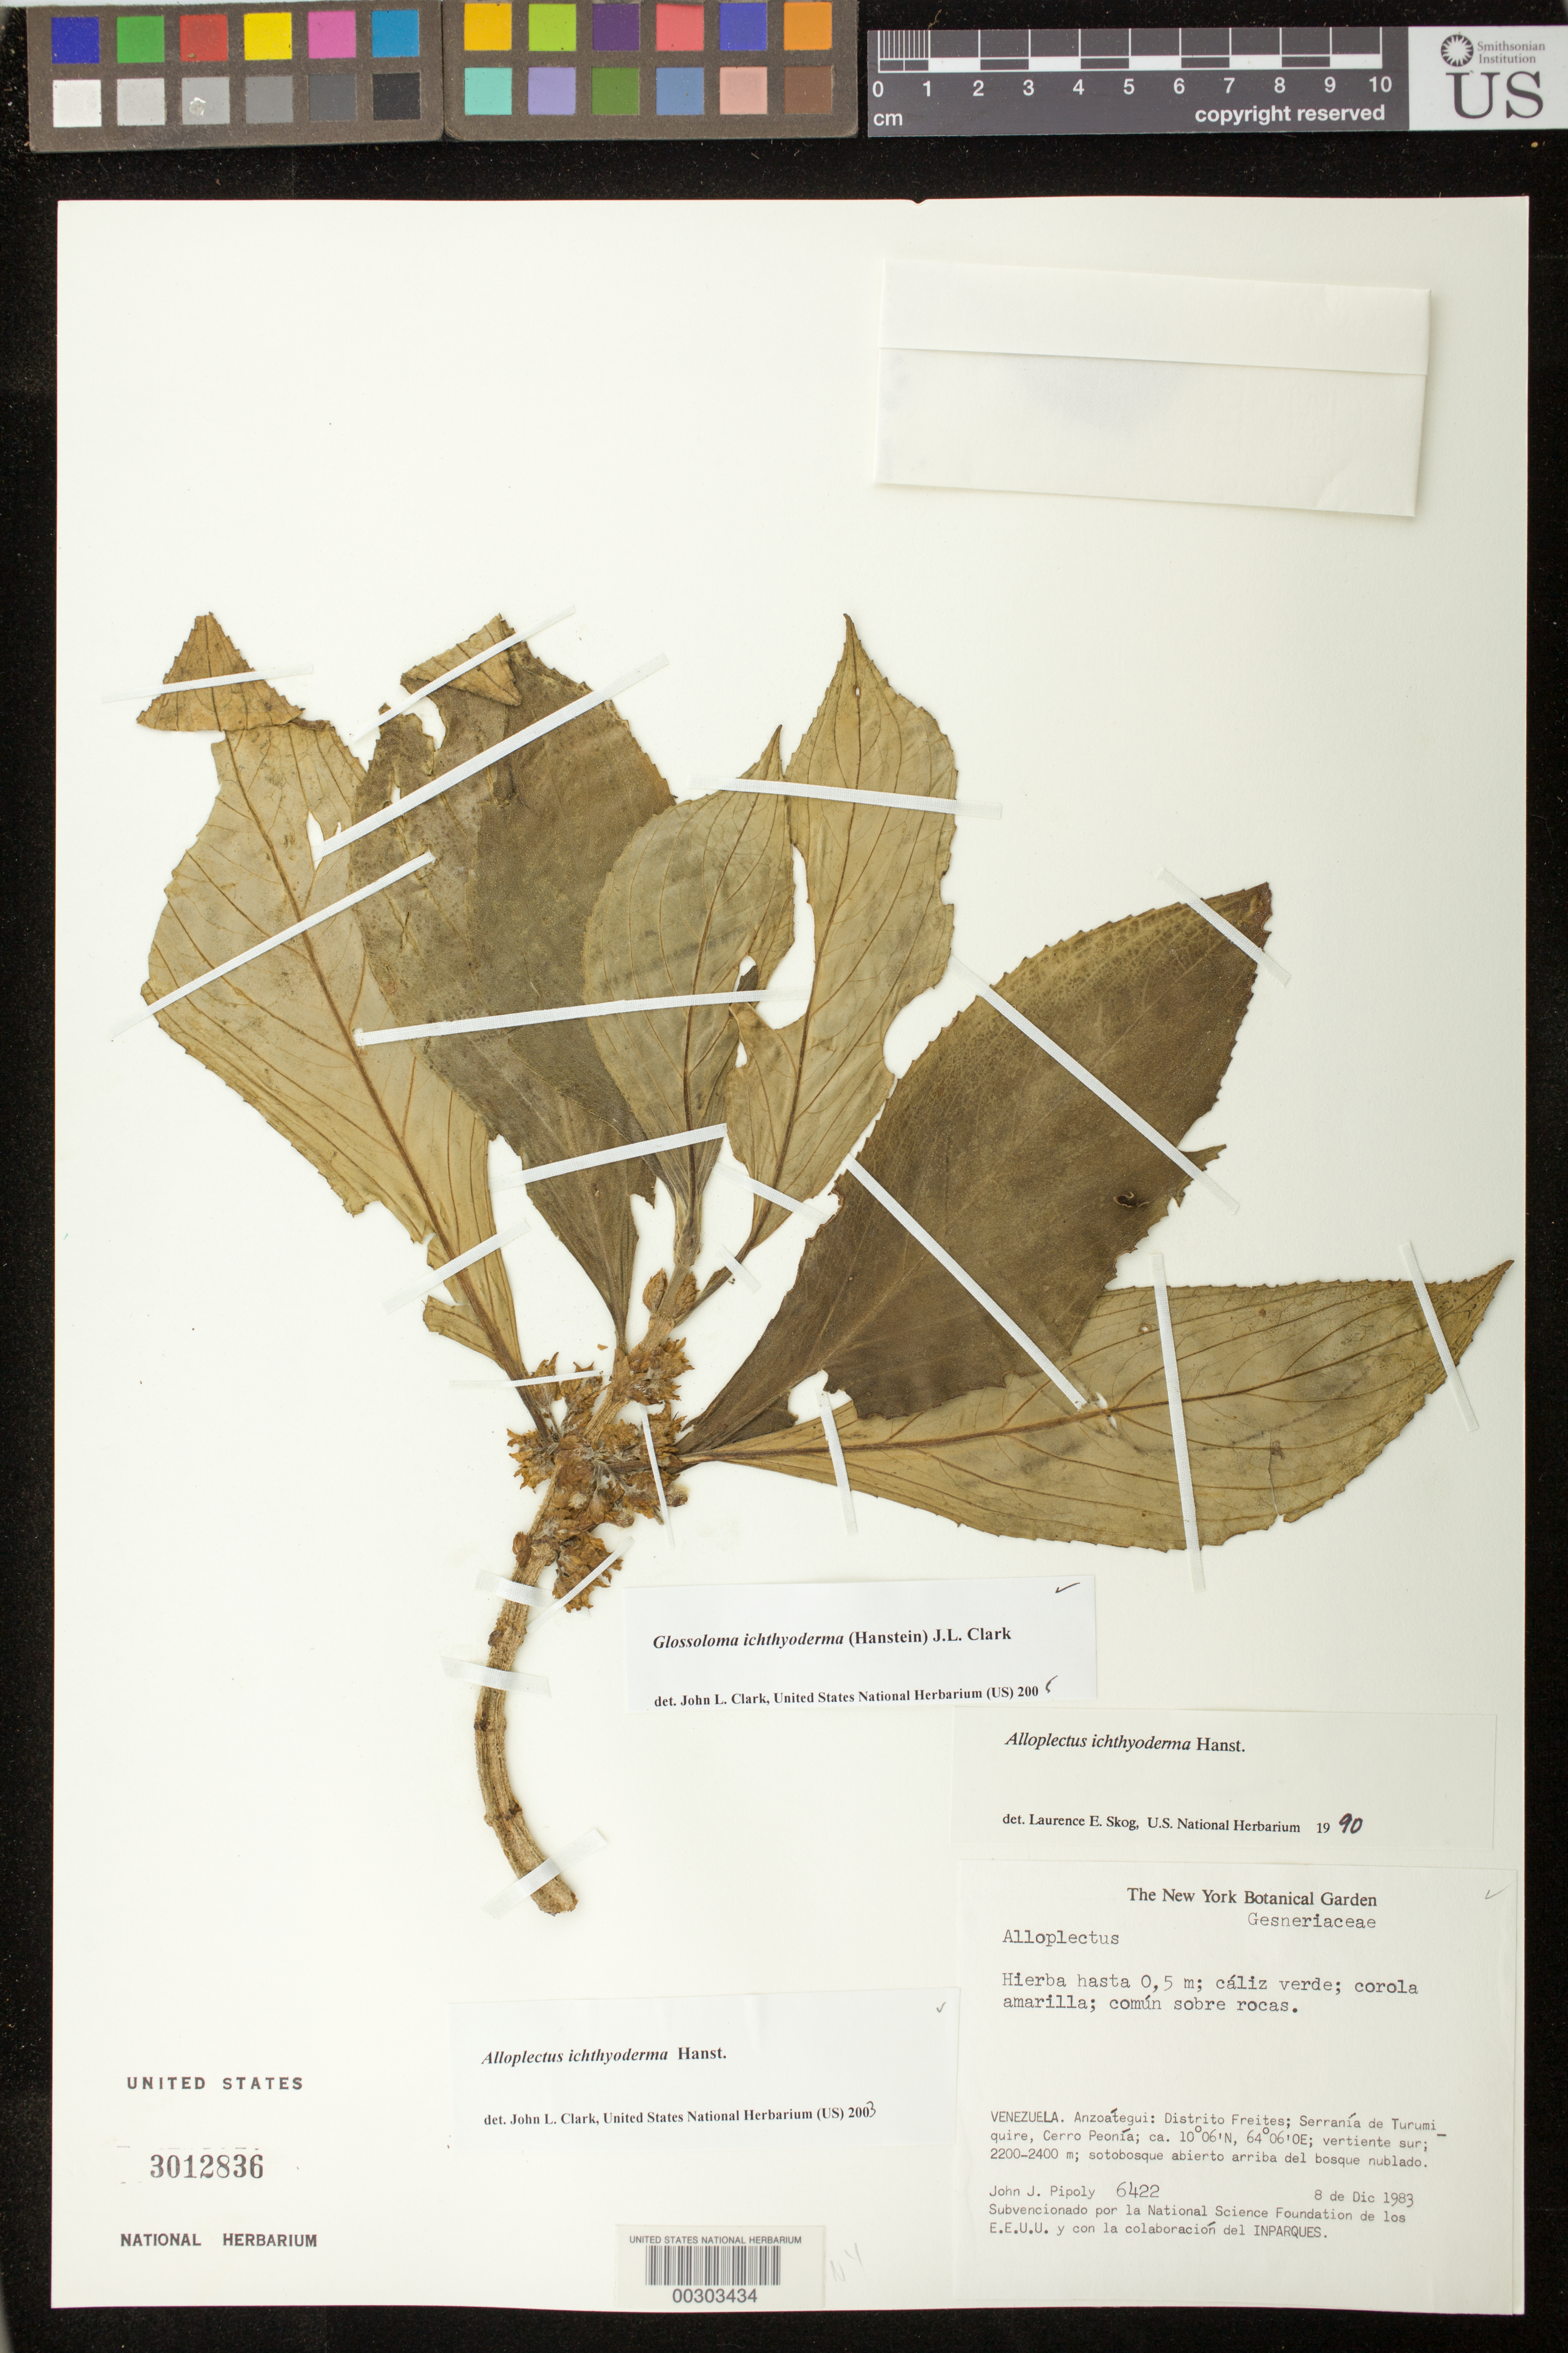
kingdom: Plantae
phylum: Tracheophyta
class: Magnoliopsida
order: Lamiales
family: Gesneriaceae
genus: Glossoloma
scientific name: Glossoloma ichthyoderma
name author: (Hanst.) J.L. Clark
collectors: J. J. Pipoly & et al.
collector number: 6422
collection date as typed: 08 Dec 1983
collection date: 1983-12-08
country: Venezuela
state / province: Anzoátegui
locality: Dist. Freites, Serrania de Turumiquire, Cerro Peonia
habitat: Cloud forest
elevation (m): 2200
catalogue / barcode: US 3012836